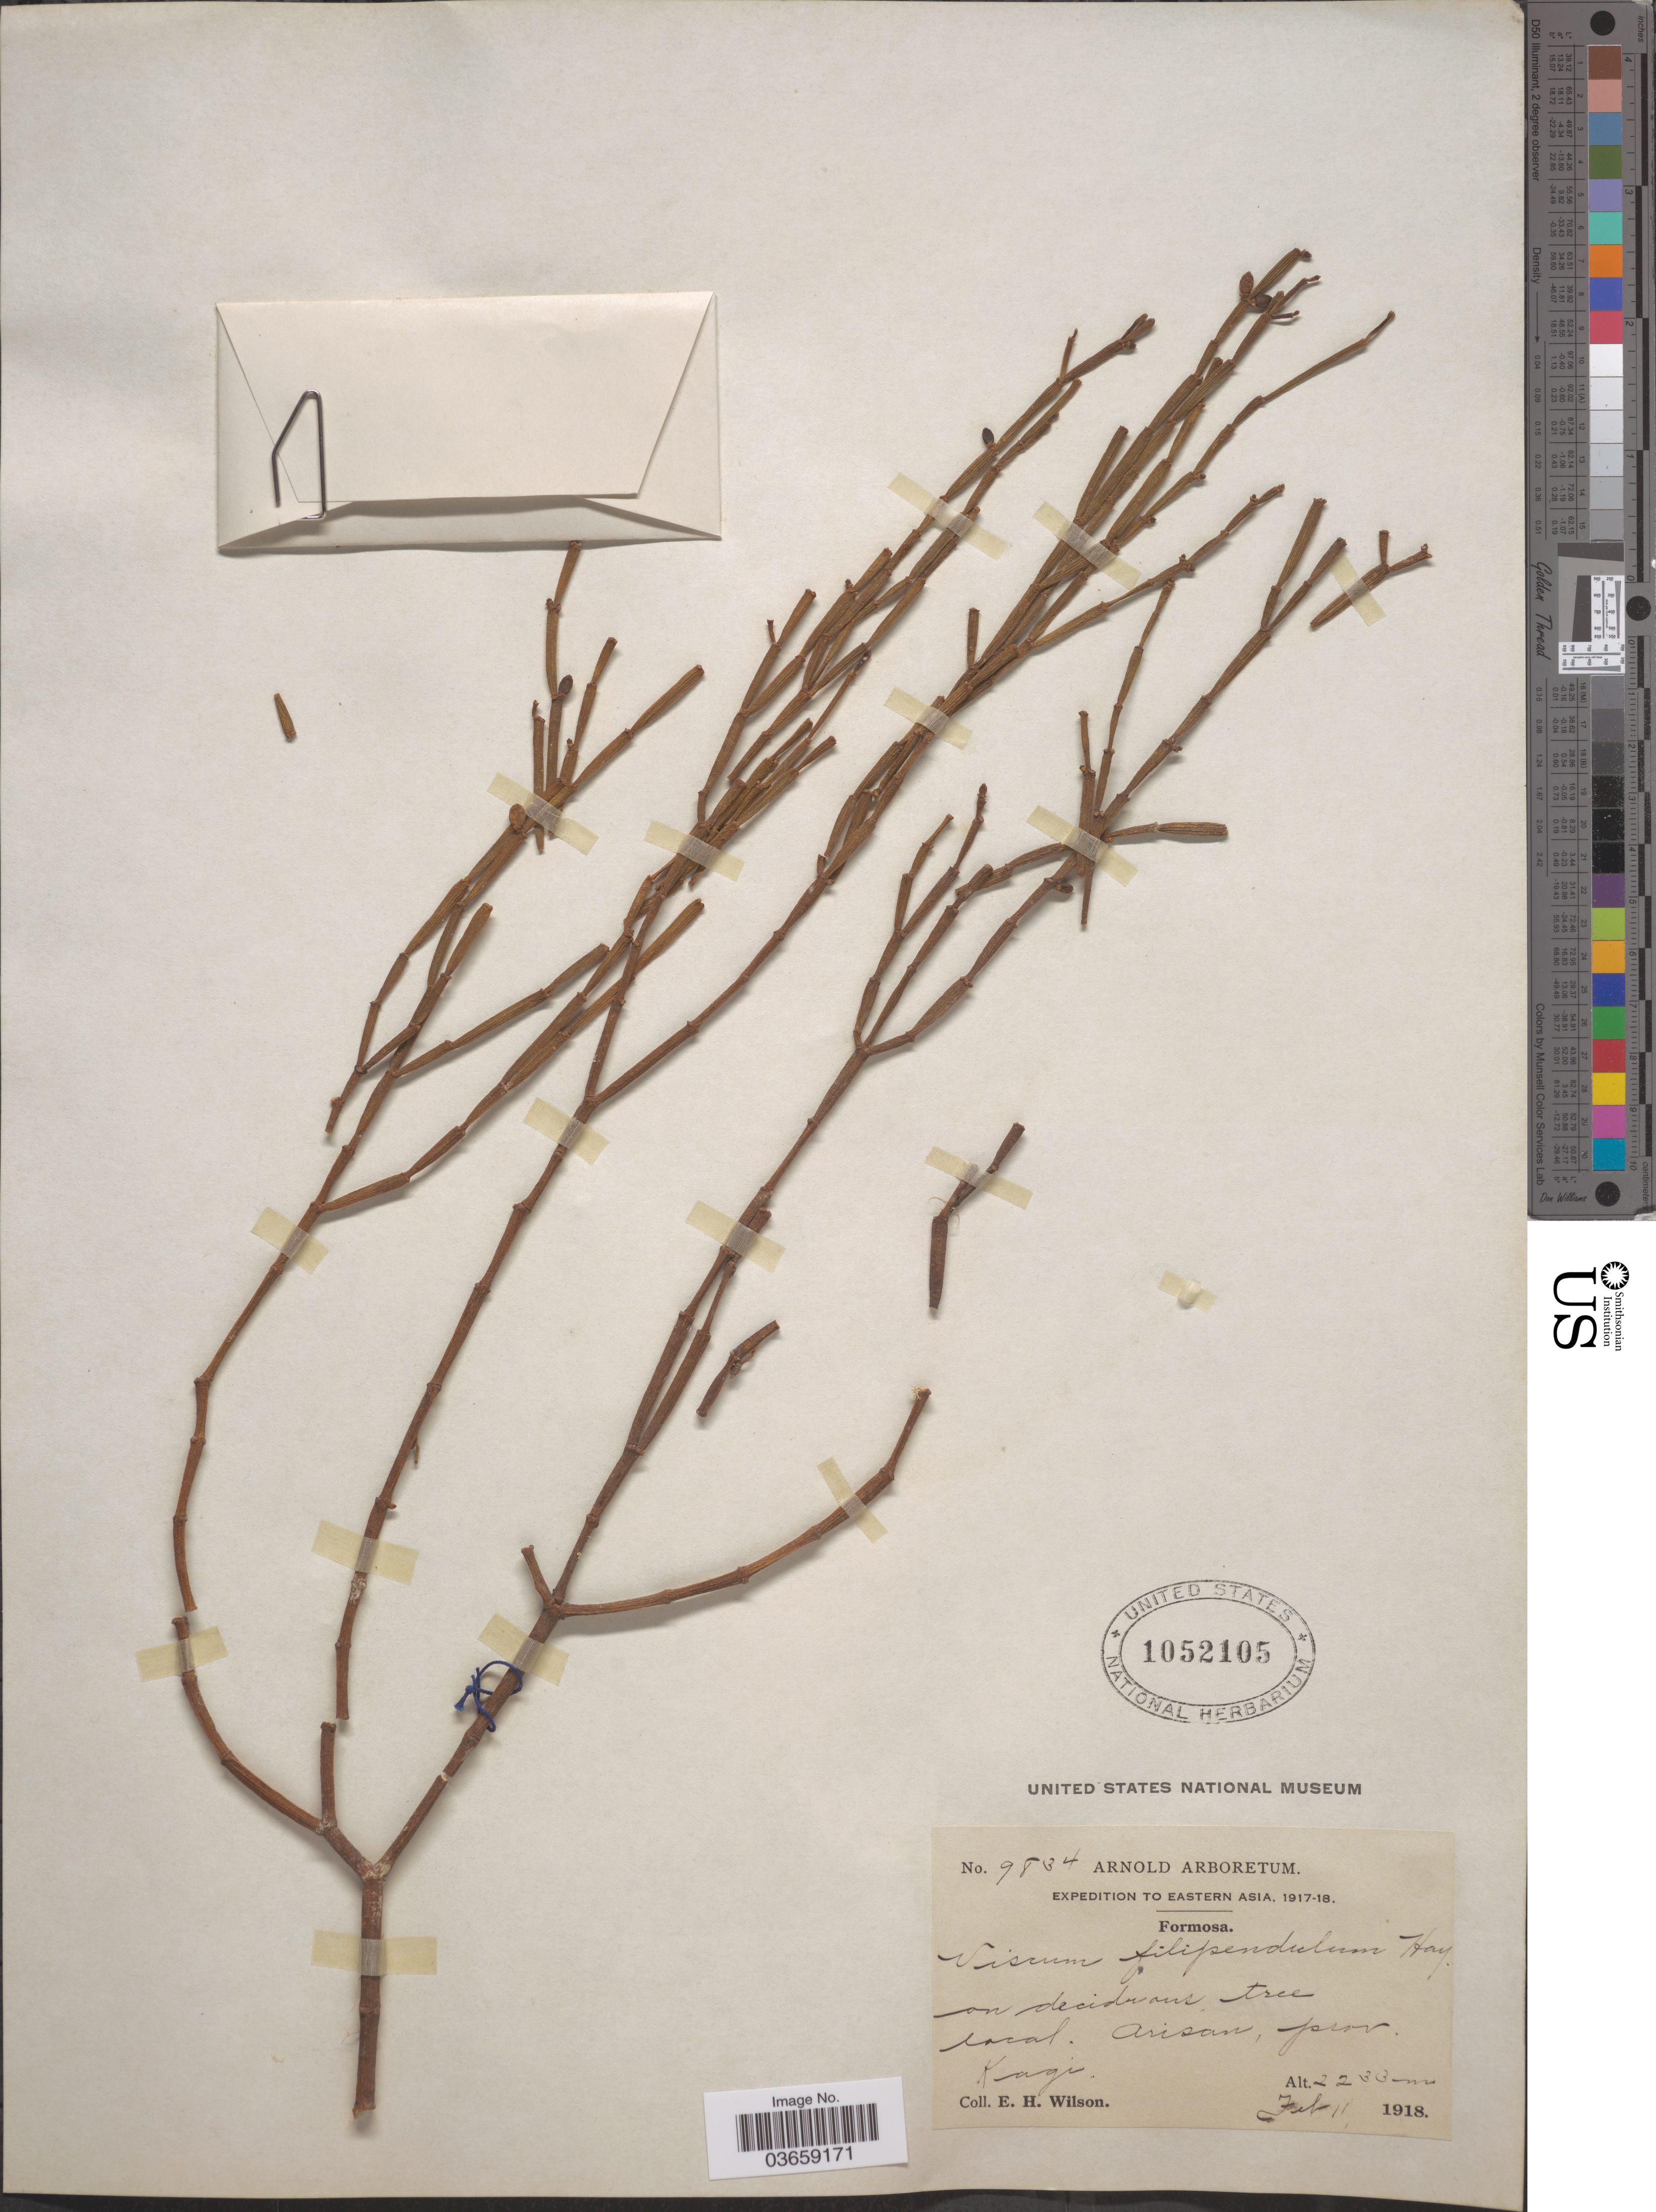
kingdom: Plantae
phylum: Tracheophyta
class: Magnoliopsida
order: Santalales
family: Viscaceae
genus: Viscum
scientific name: Viscum filipendulum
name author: Hayata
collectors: E. Wilson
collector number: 9834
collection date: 1918-02-11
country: Taiwan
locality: Eastern Asia. Formosa. Arisan, Prov. Kagi.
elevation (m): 2233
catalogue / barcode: US 1052105